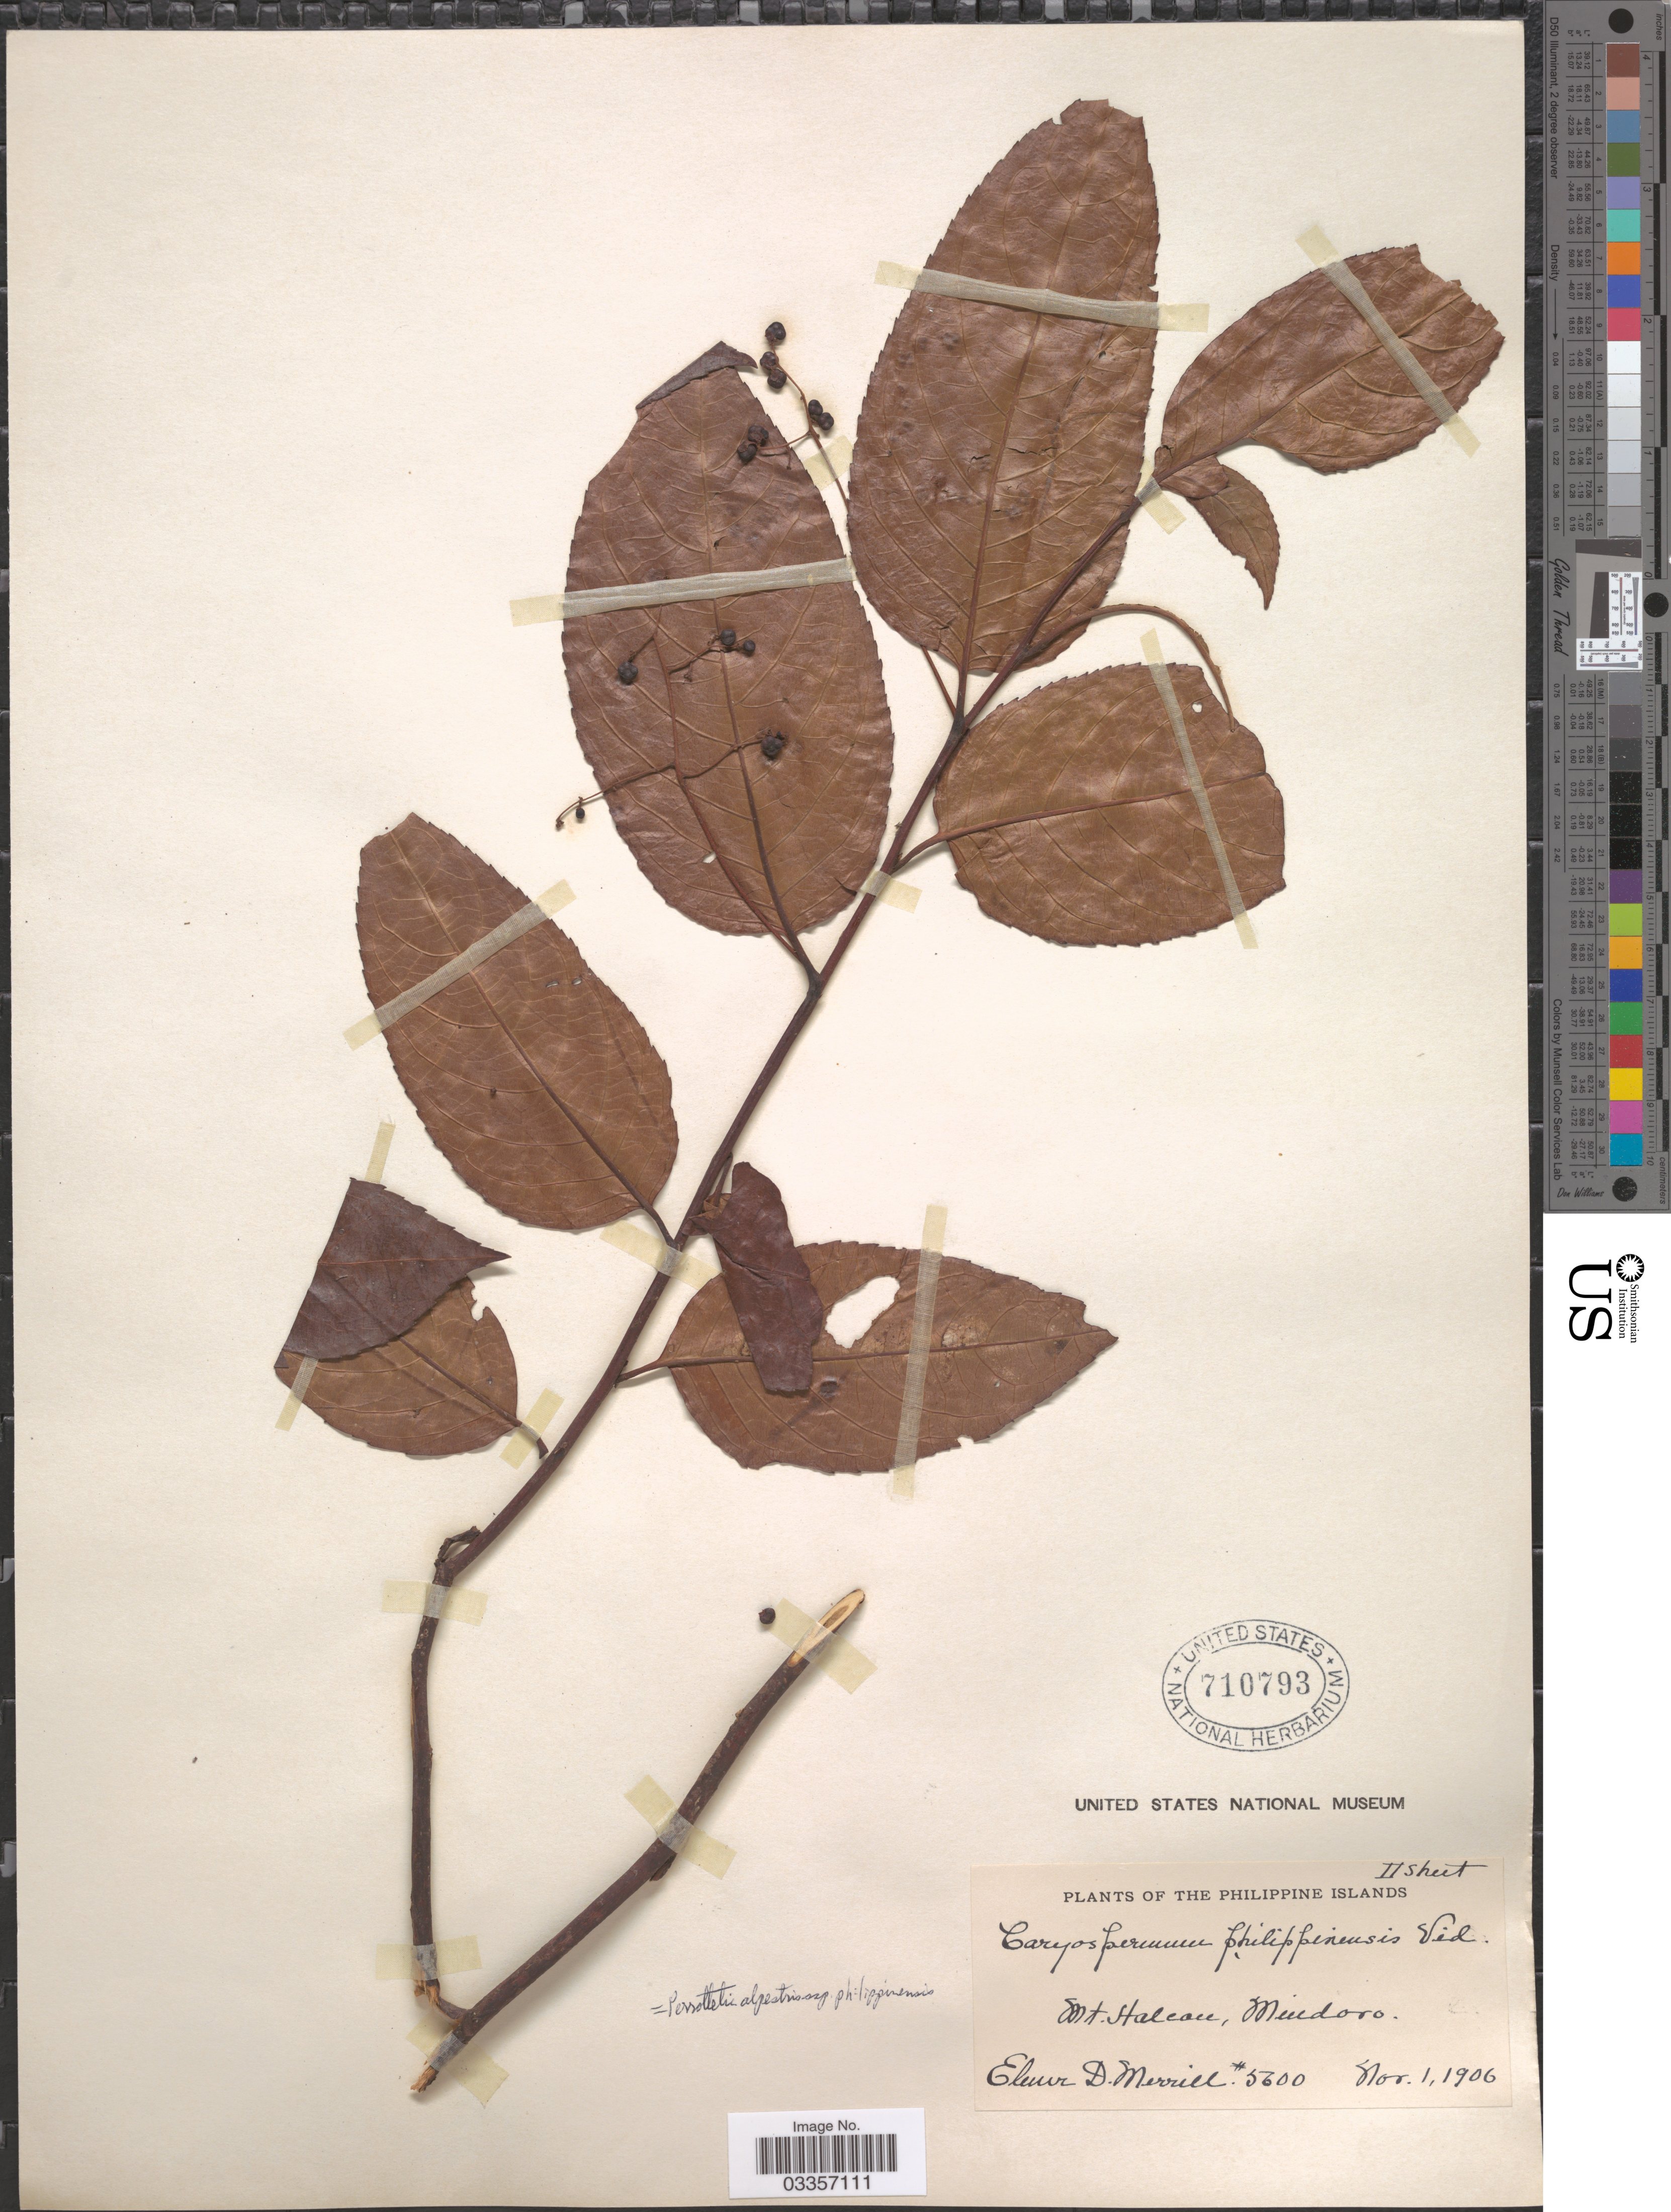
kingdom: Plantae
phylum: Tracheophyta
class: Magnoliopsida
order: Huerteales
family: Dipentodontaceae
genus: Perrottetia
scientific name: Perrottetia alpestris subsp. philippinensis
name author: (S. Vidal) Ding Hou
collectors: E. D. Merrill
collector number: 5600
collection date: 1906-11-01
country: Philippines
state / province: Mimaropa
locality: Mt. Halcon, Mindoro.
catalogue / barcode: US 710793